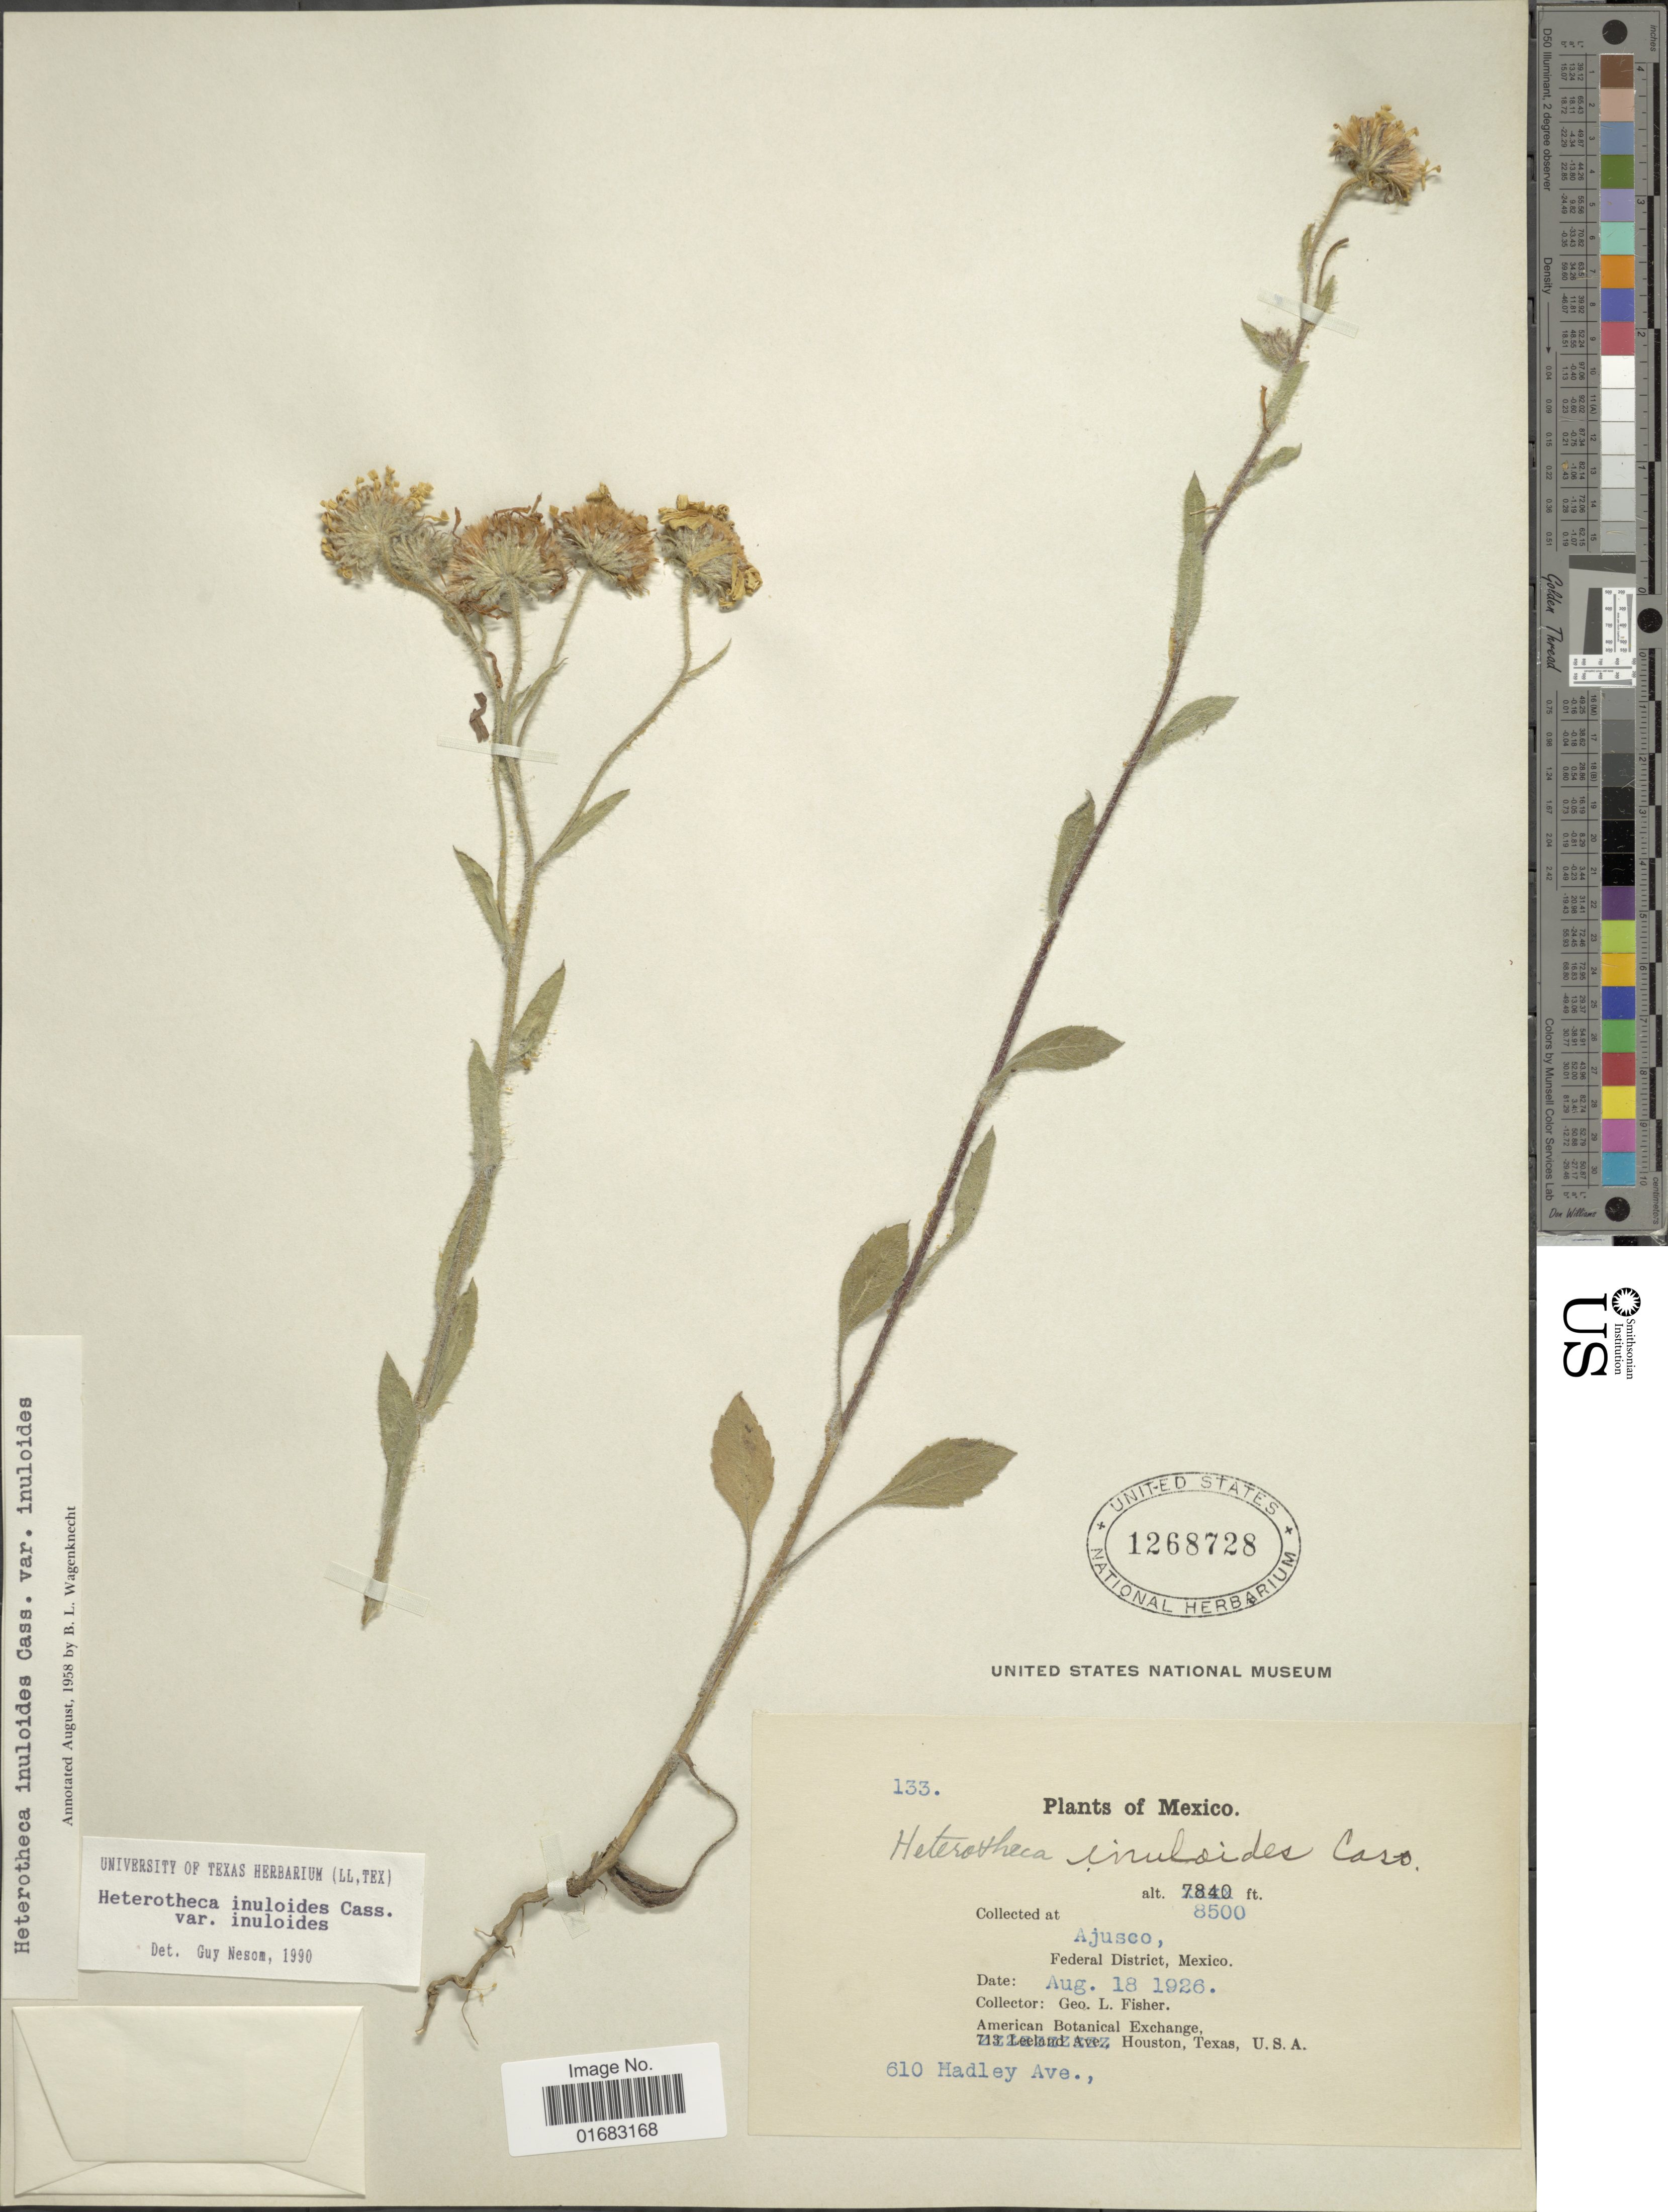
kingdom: Plantae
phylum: Tracheophyta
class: Magnoliopsida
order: Asterales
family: Asteraceae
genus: Heterotheca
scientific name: Heterotheca inuloides var. inuloides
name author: Cass.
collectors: G. L. Fisher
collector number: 133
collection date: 1926-08-18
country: Mexico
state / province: Distrito Federal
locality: Mexico. Federal District, Mexico. 610 Hadley Ave.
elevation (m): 2591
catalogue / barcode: US 1268728